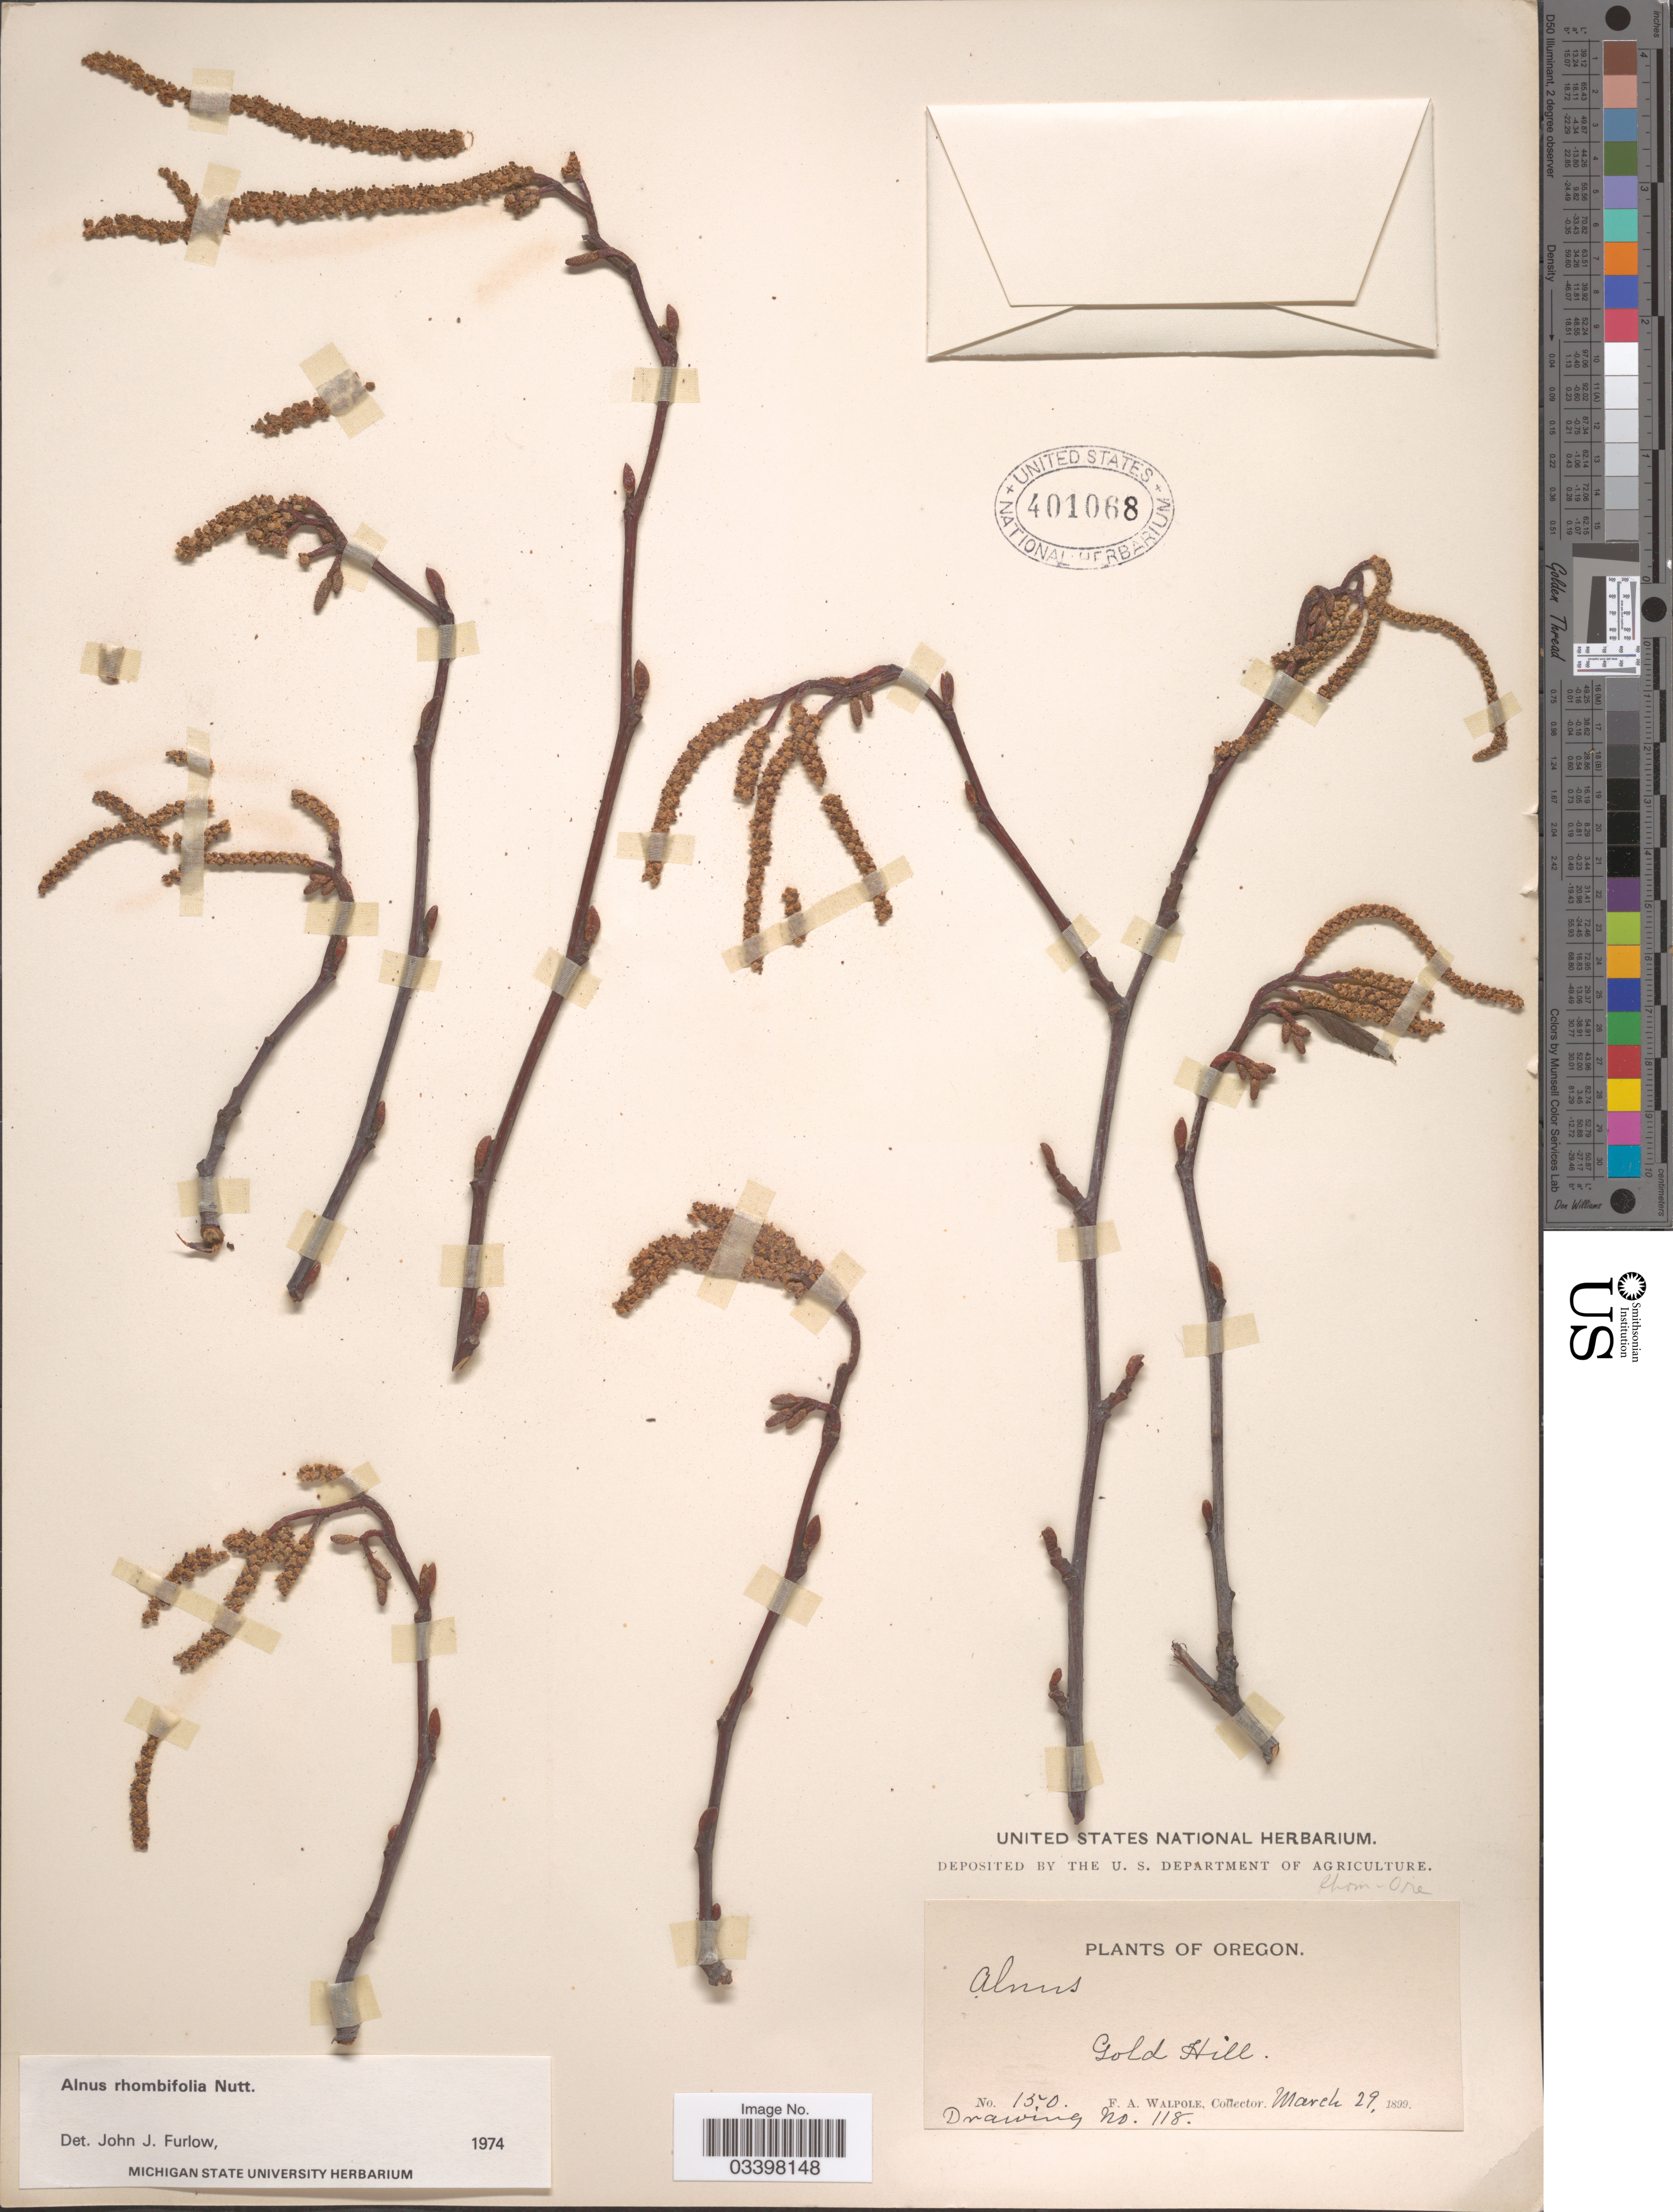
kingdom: Plantae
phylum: Tracheophyta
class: Magnoliopsida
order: Fagales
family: Betulaceae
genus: Alnus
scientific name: Alnus rhombifolia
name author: Nutt.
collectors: F. Walpole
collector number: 150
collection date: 1899-03-29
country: United States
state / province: Oregon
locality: Gold Hill.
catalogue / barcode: US 401068